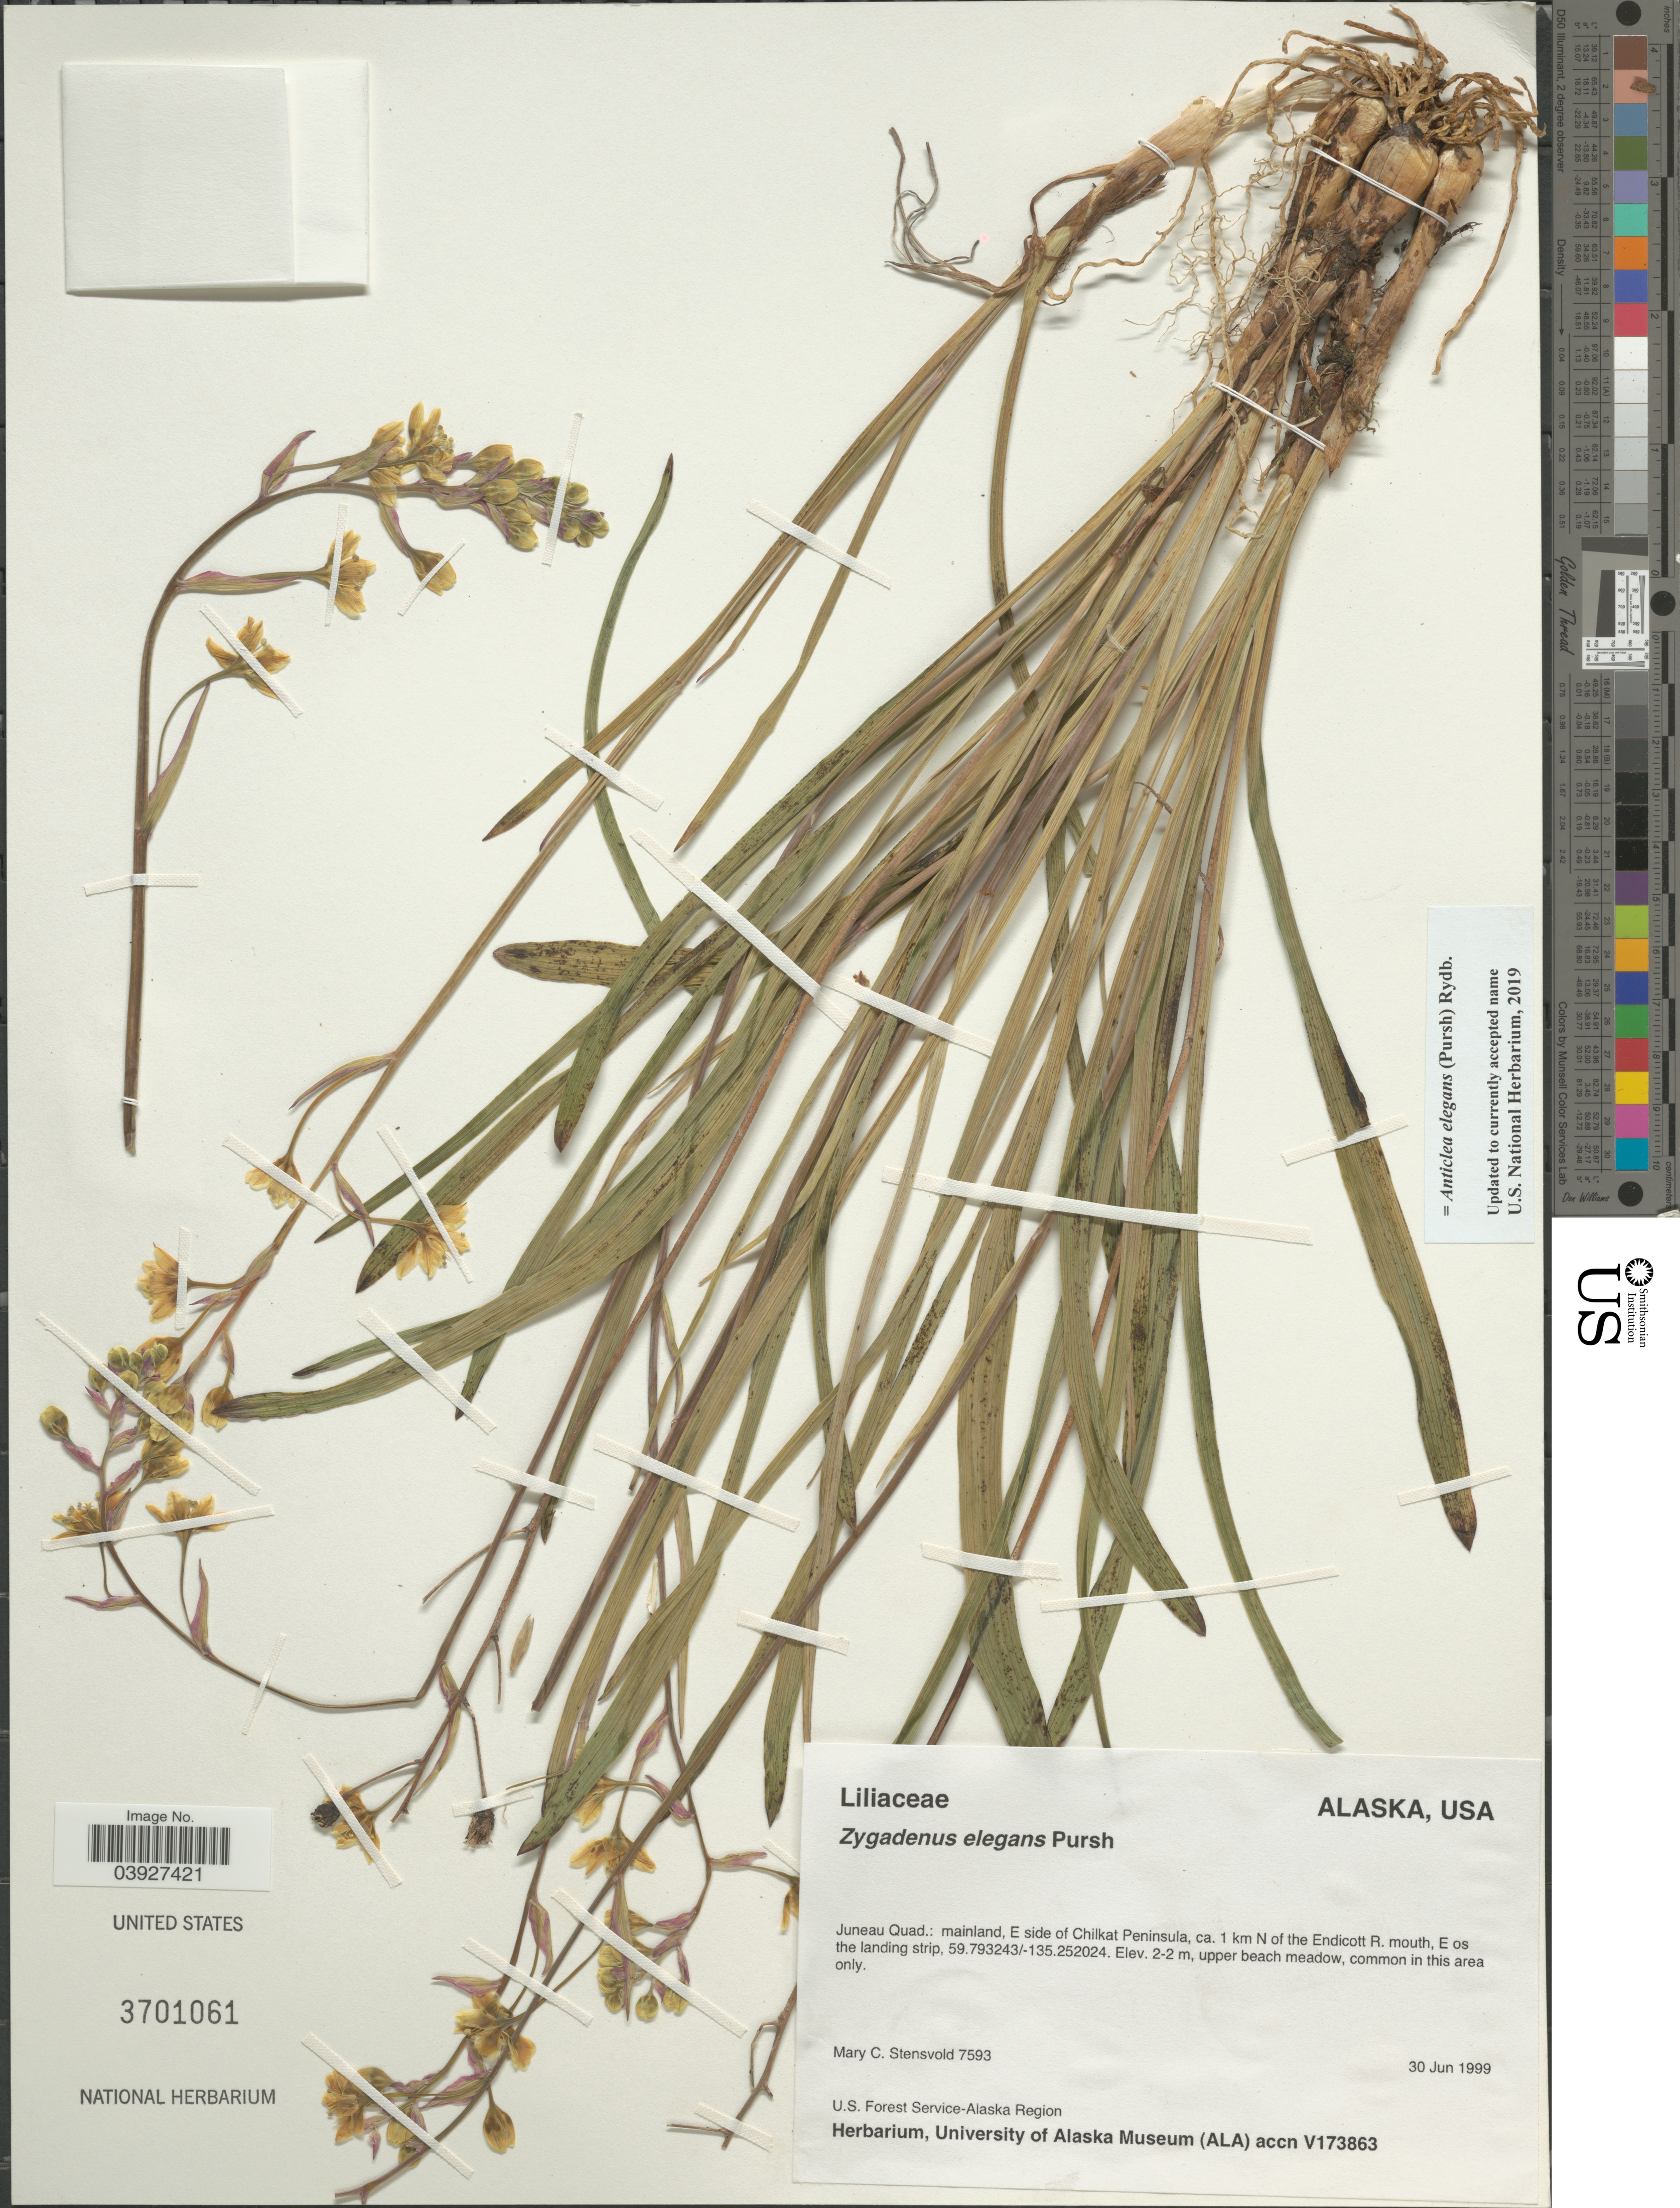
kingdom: Plantae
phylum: Tracheophyta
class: Liliopsida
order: Liliales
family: Melanthiaceae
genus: Anticlea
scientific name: Anticlea elegans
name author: (Pursh) Rydb.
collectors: M. Stensvold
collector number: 7593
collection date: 1999-06-30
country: United States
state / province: Alaska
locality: Juneau Quad.: mainland, E side of Chilkat Peninsula, ca. 1 km N of the Endicott R. mouth, E of the landing strip, 59.793243/-135.252024, upper beach meadow.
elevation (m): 2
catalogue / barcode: US 3701061